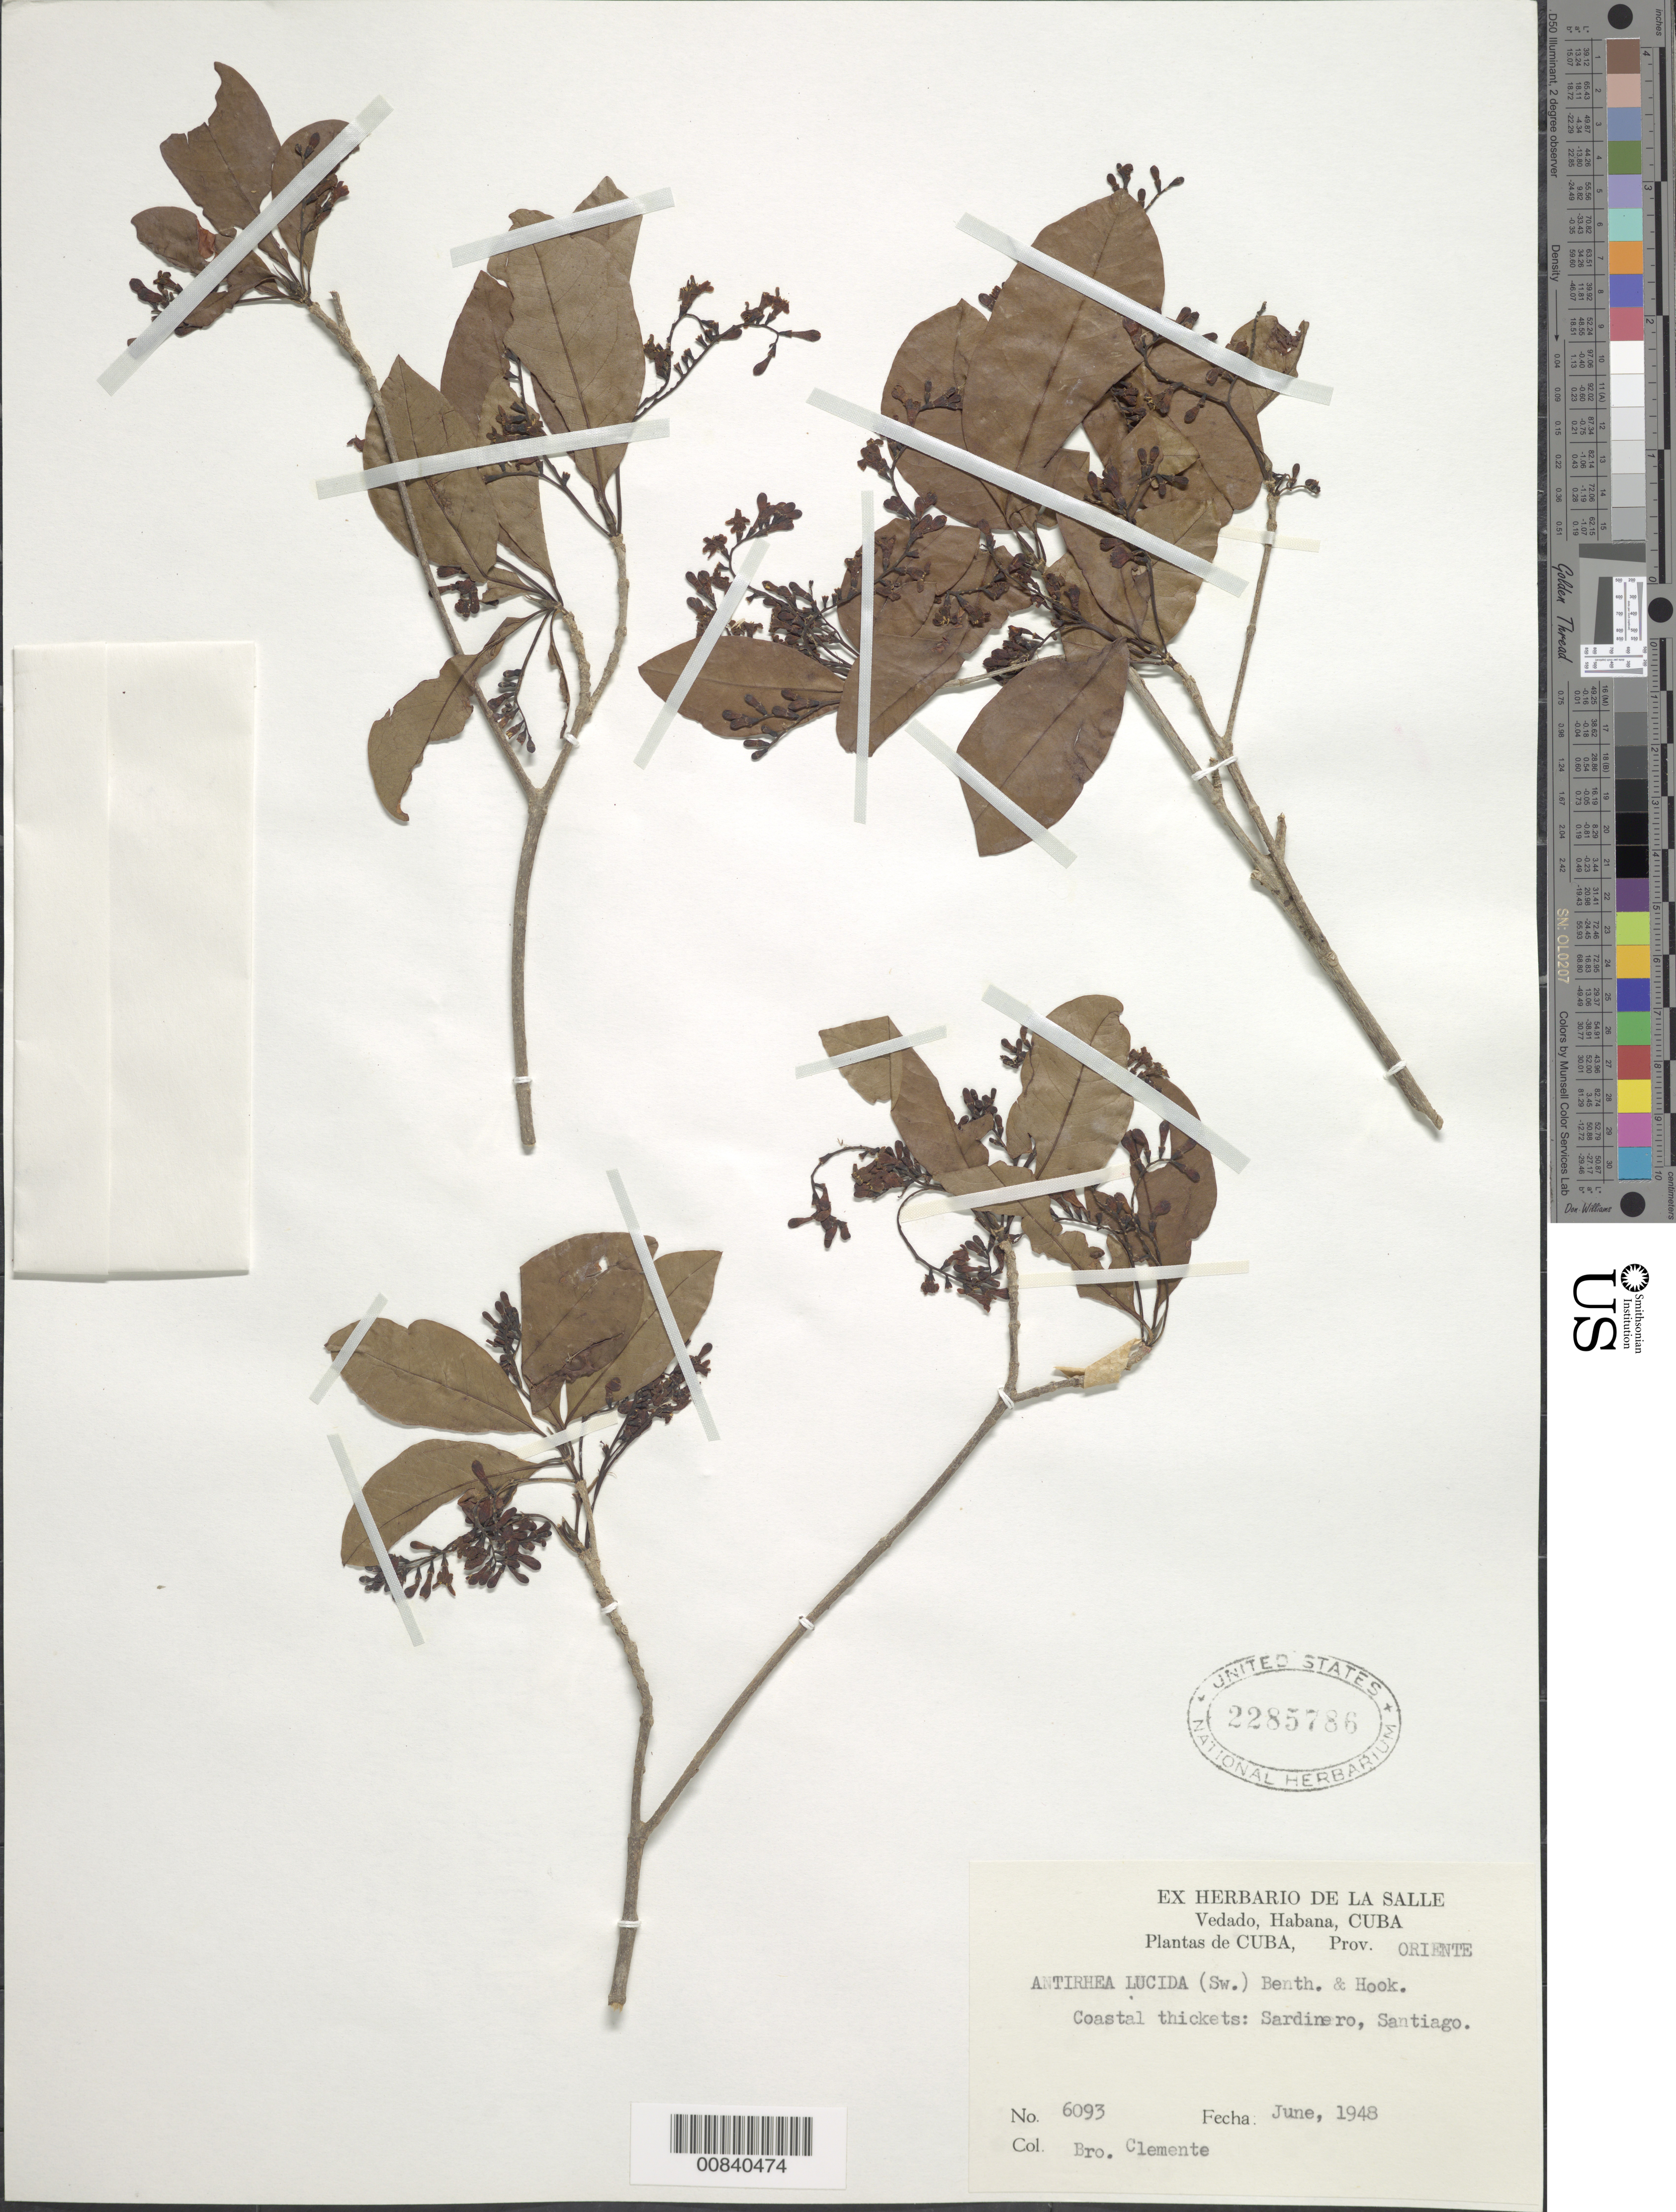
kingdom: Plantae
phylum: Tracheophyta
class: Magnoliopsida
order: Gentianales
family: Rubiaceae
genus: Stenostomum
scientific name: Stenostomum lucidum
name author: (Sw.) C.F. Gaertn.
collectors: Bro. Clemente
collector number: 6093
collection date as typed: Jun 1948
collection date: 1948-06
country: Cuba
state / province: Oriente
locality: Sardinero, Santiago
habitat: Coastal thickets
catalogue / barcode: US 2285786